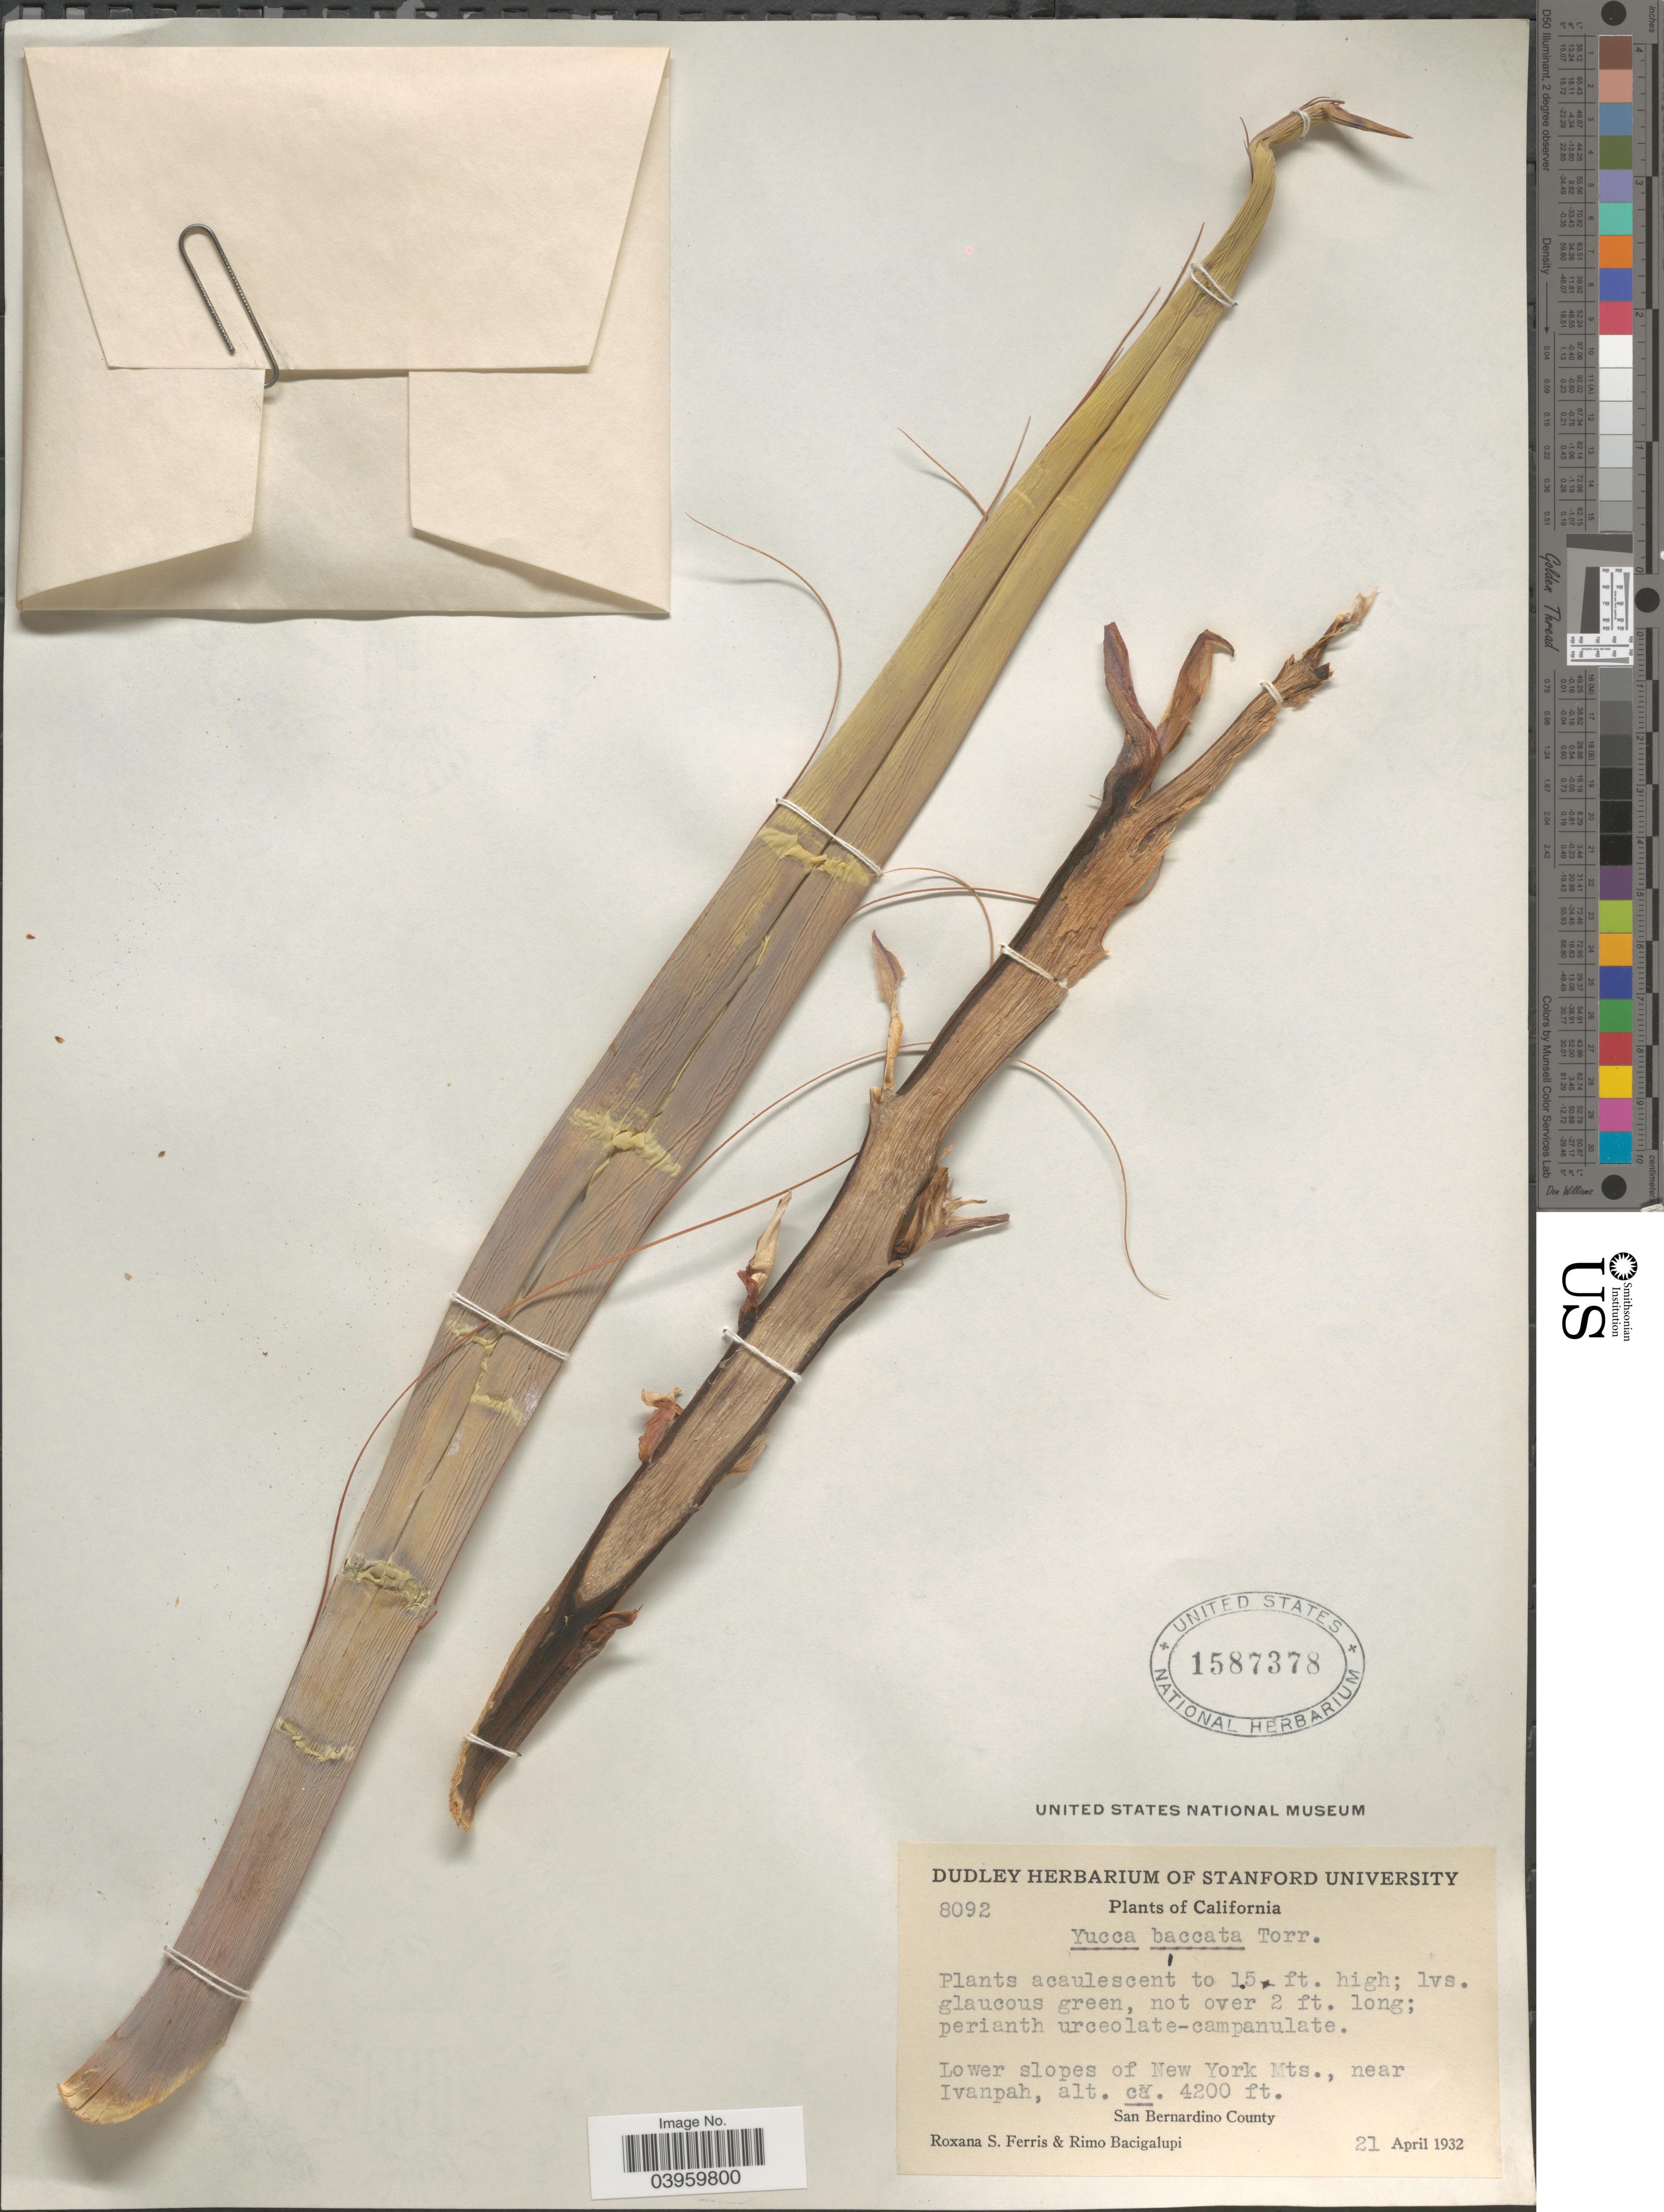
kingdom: Plantae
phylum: Tracheophyta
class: Liliopsida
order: Asparagales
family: Asparagaceae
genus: Yucca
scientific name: Yucca baccata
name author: Torr.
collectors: R. S. Ferris & R. Bacigalupi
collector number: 8092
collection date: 1932-04-21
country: United States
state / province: California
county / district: San Bernardino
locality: Lower slopes of New York Mts., near Ivanpah. San Bernardino County.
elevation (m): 1280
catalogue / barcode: US 1587378